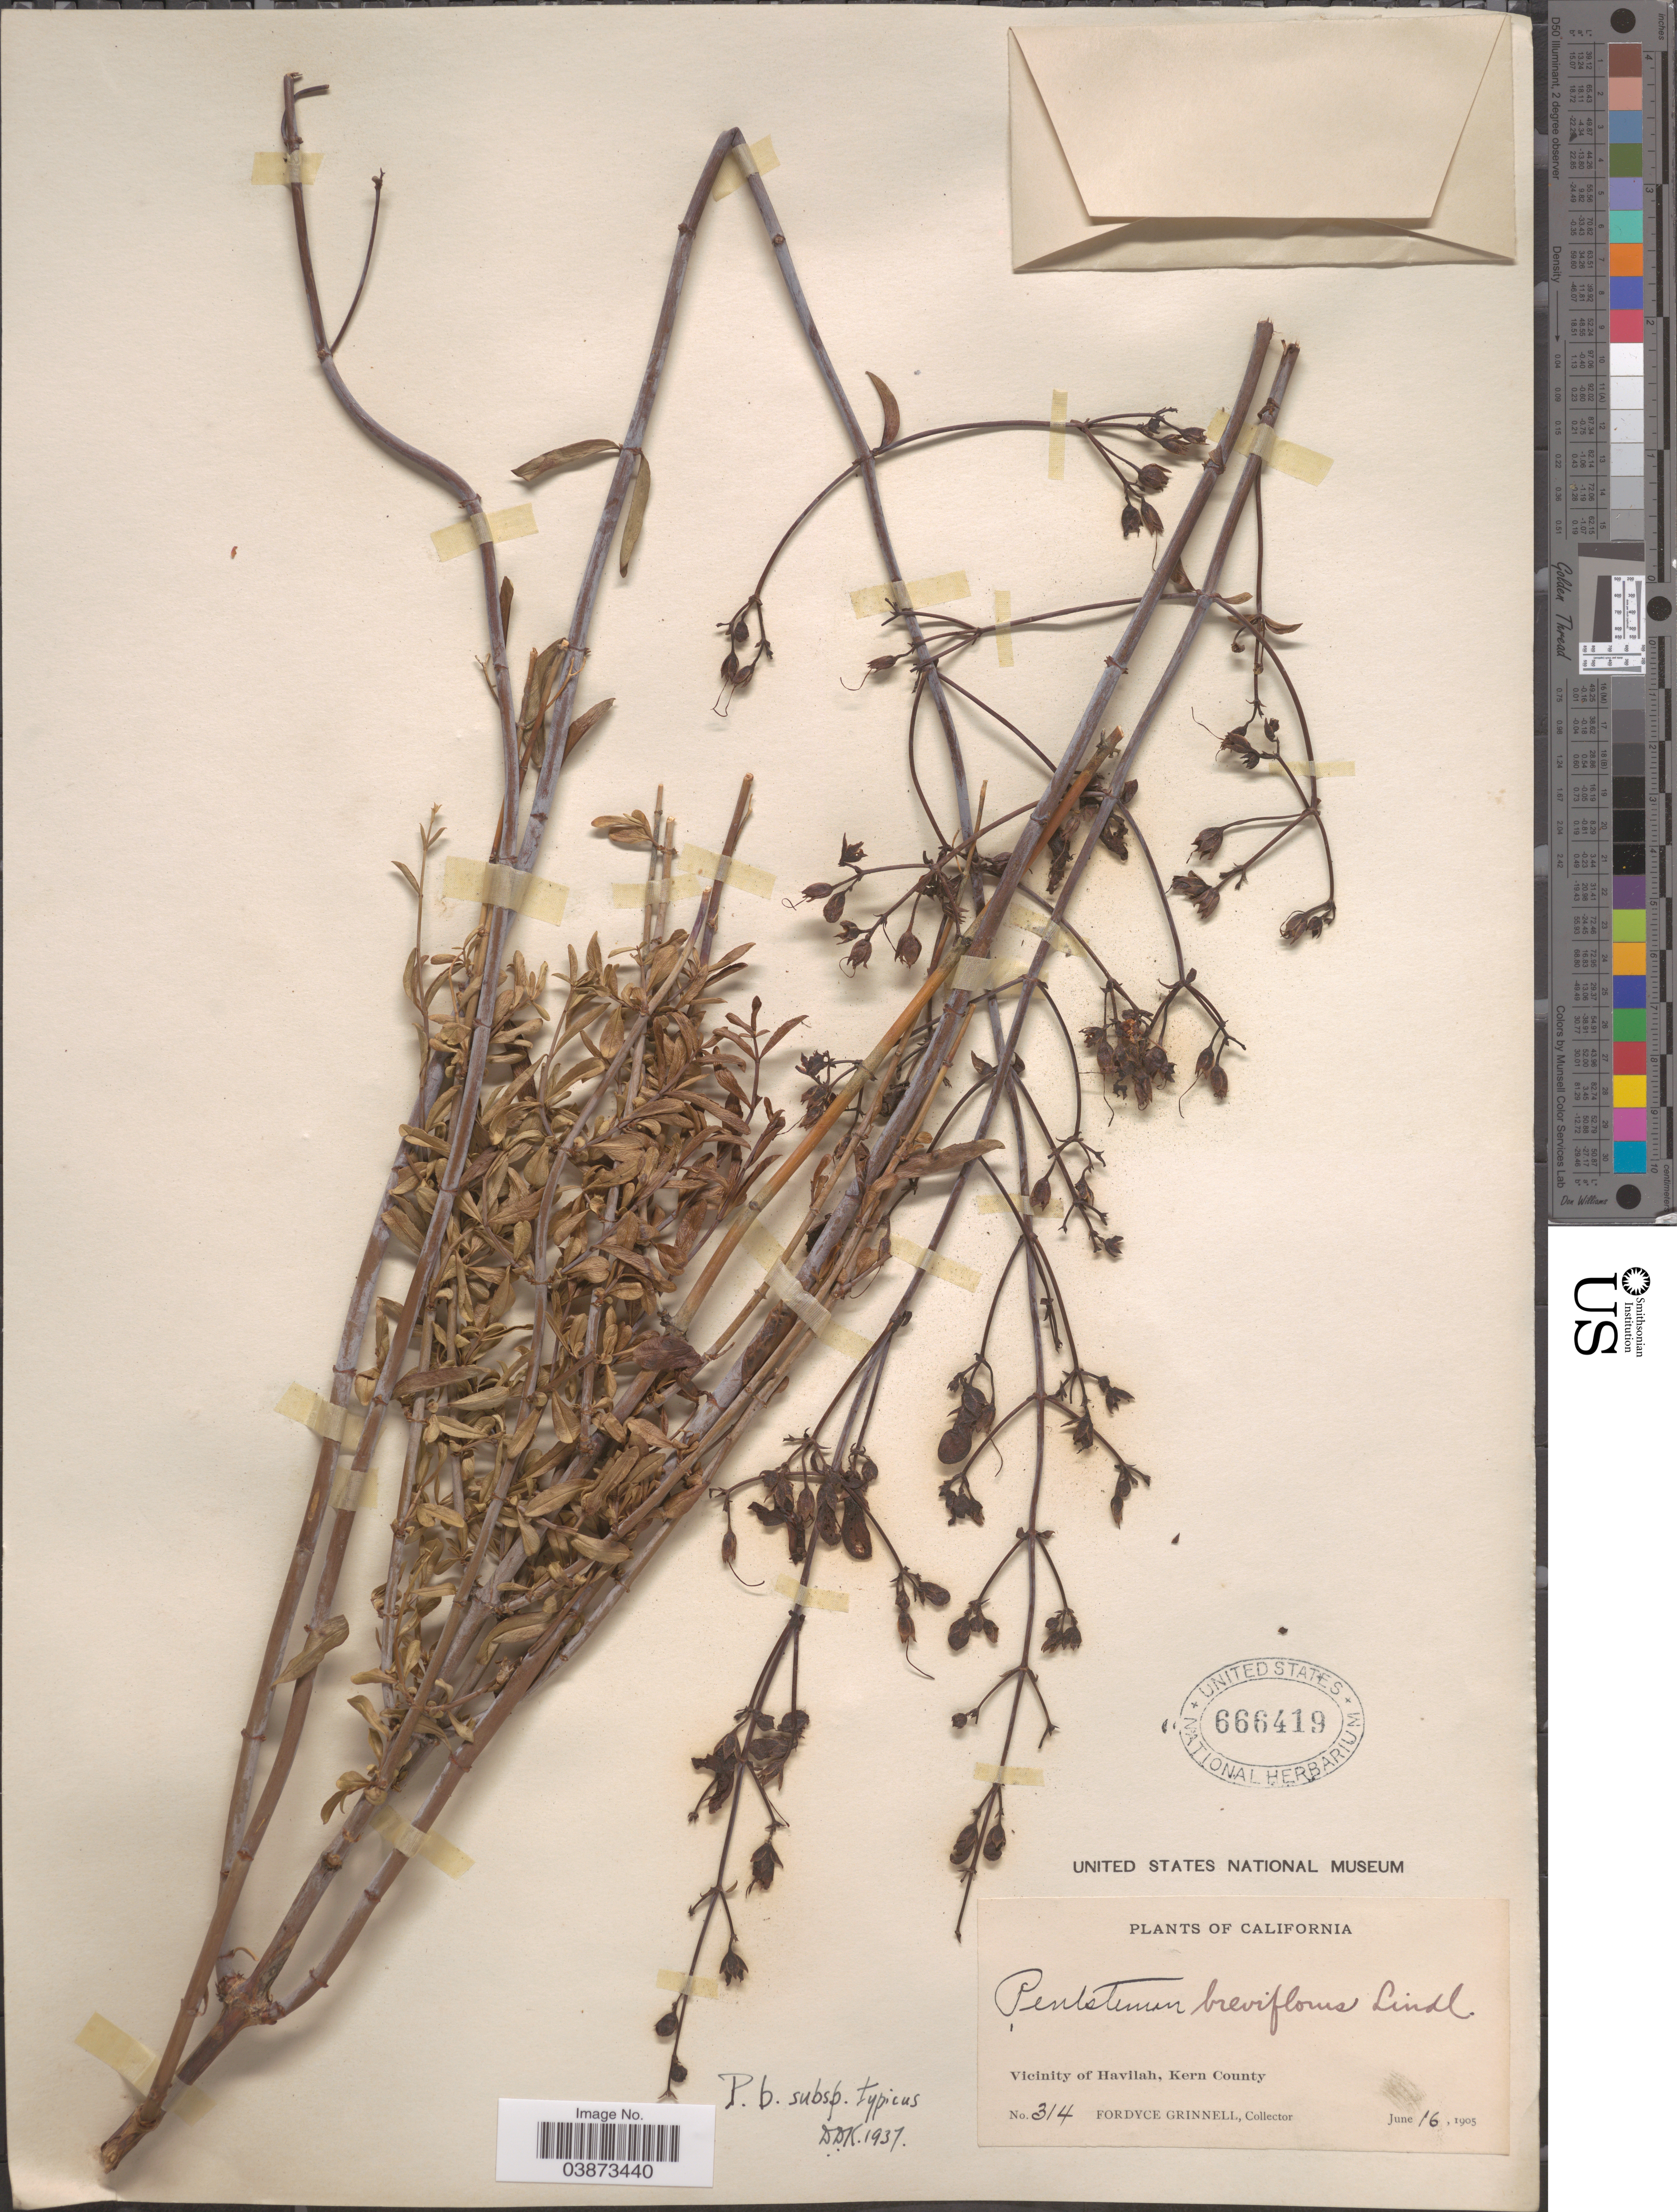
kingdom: Plantae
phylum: Tracheophyta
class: Magnoliopsida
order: Lamiales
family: Plantaginaceae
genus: Penstemon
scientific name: Penstemon breviflorus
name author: Lindl.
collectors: F. Grinnell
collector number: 314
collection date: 1905-06-16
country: United States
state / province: California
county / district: Kern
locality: Vicinity of Havilah, Kern County.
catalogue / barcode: US 666419